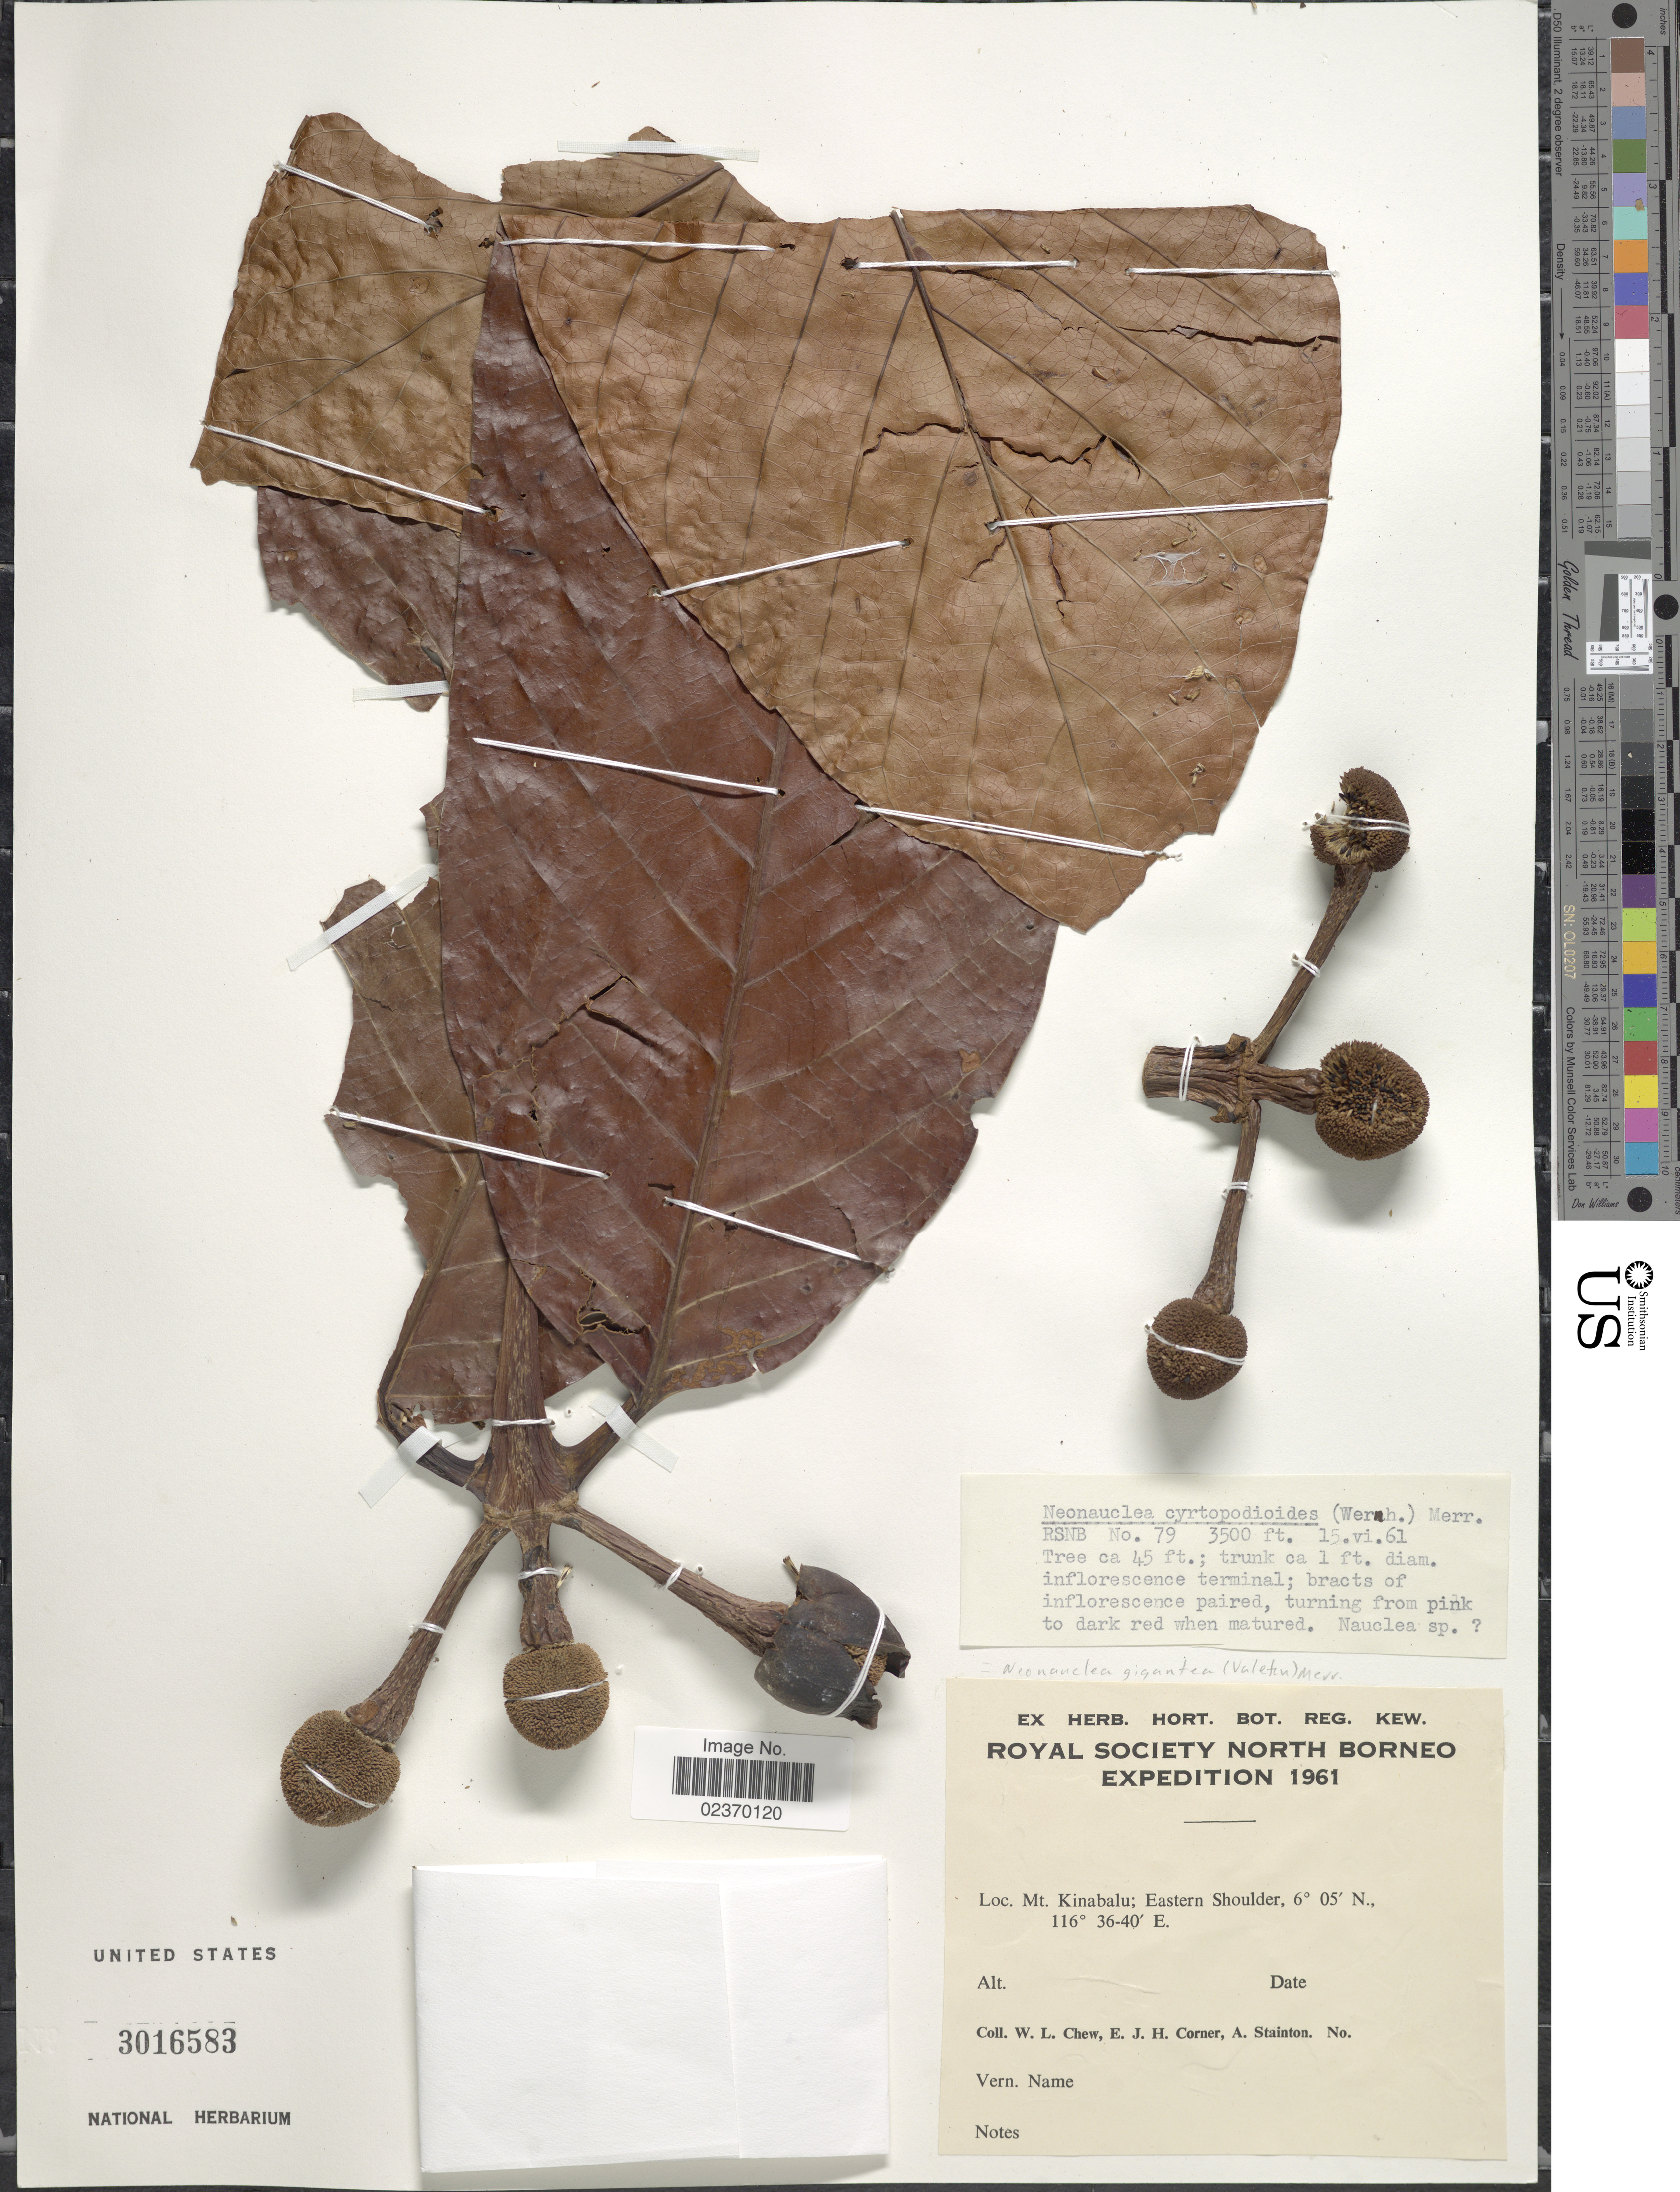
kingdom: Plantae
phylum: Tracheophyta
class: Magnoliopsida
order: Gentianales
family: Rubiaceae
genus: Neonauclea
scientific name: Neonauclea gigantea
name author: (Valeton) Merr.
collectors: W. Chew, E. Corner & A. Stainton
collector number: RSNB 79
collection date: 1961-06-15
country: Malaysia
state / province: Sabah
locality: Mt Kinabalu; Eastern Shoulder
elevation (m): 1067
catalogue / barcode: US 3016583